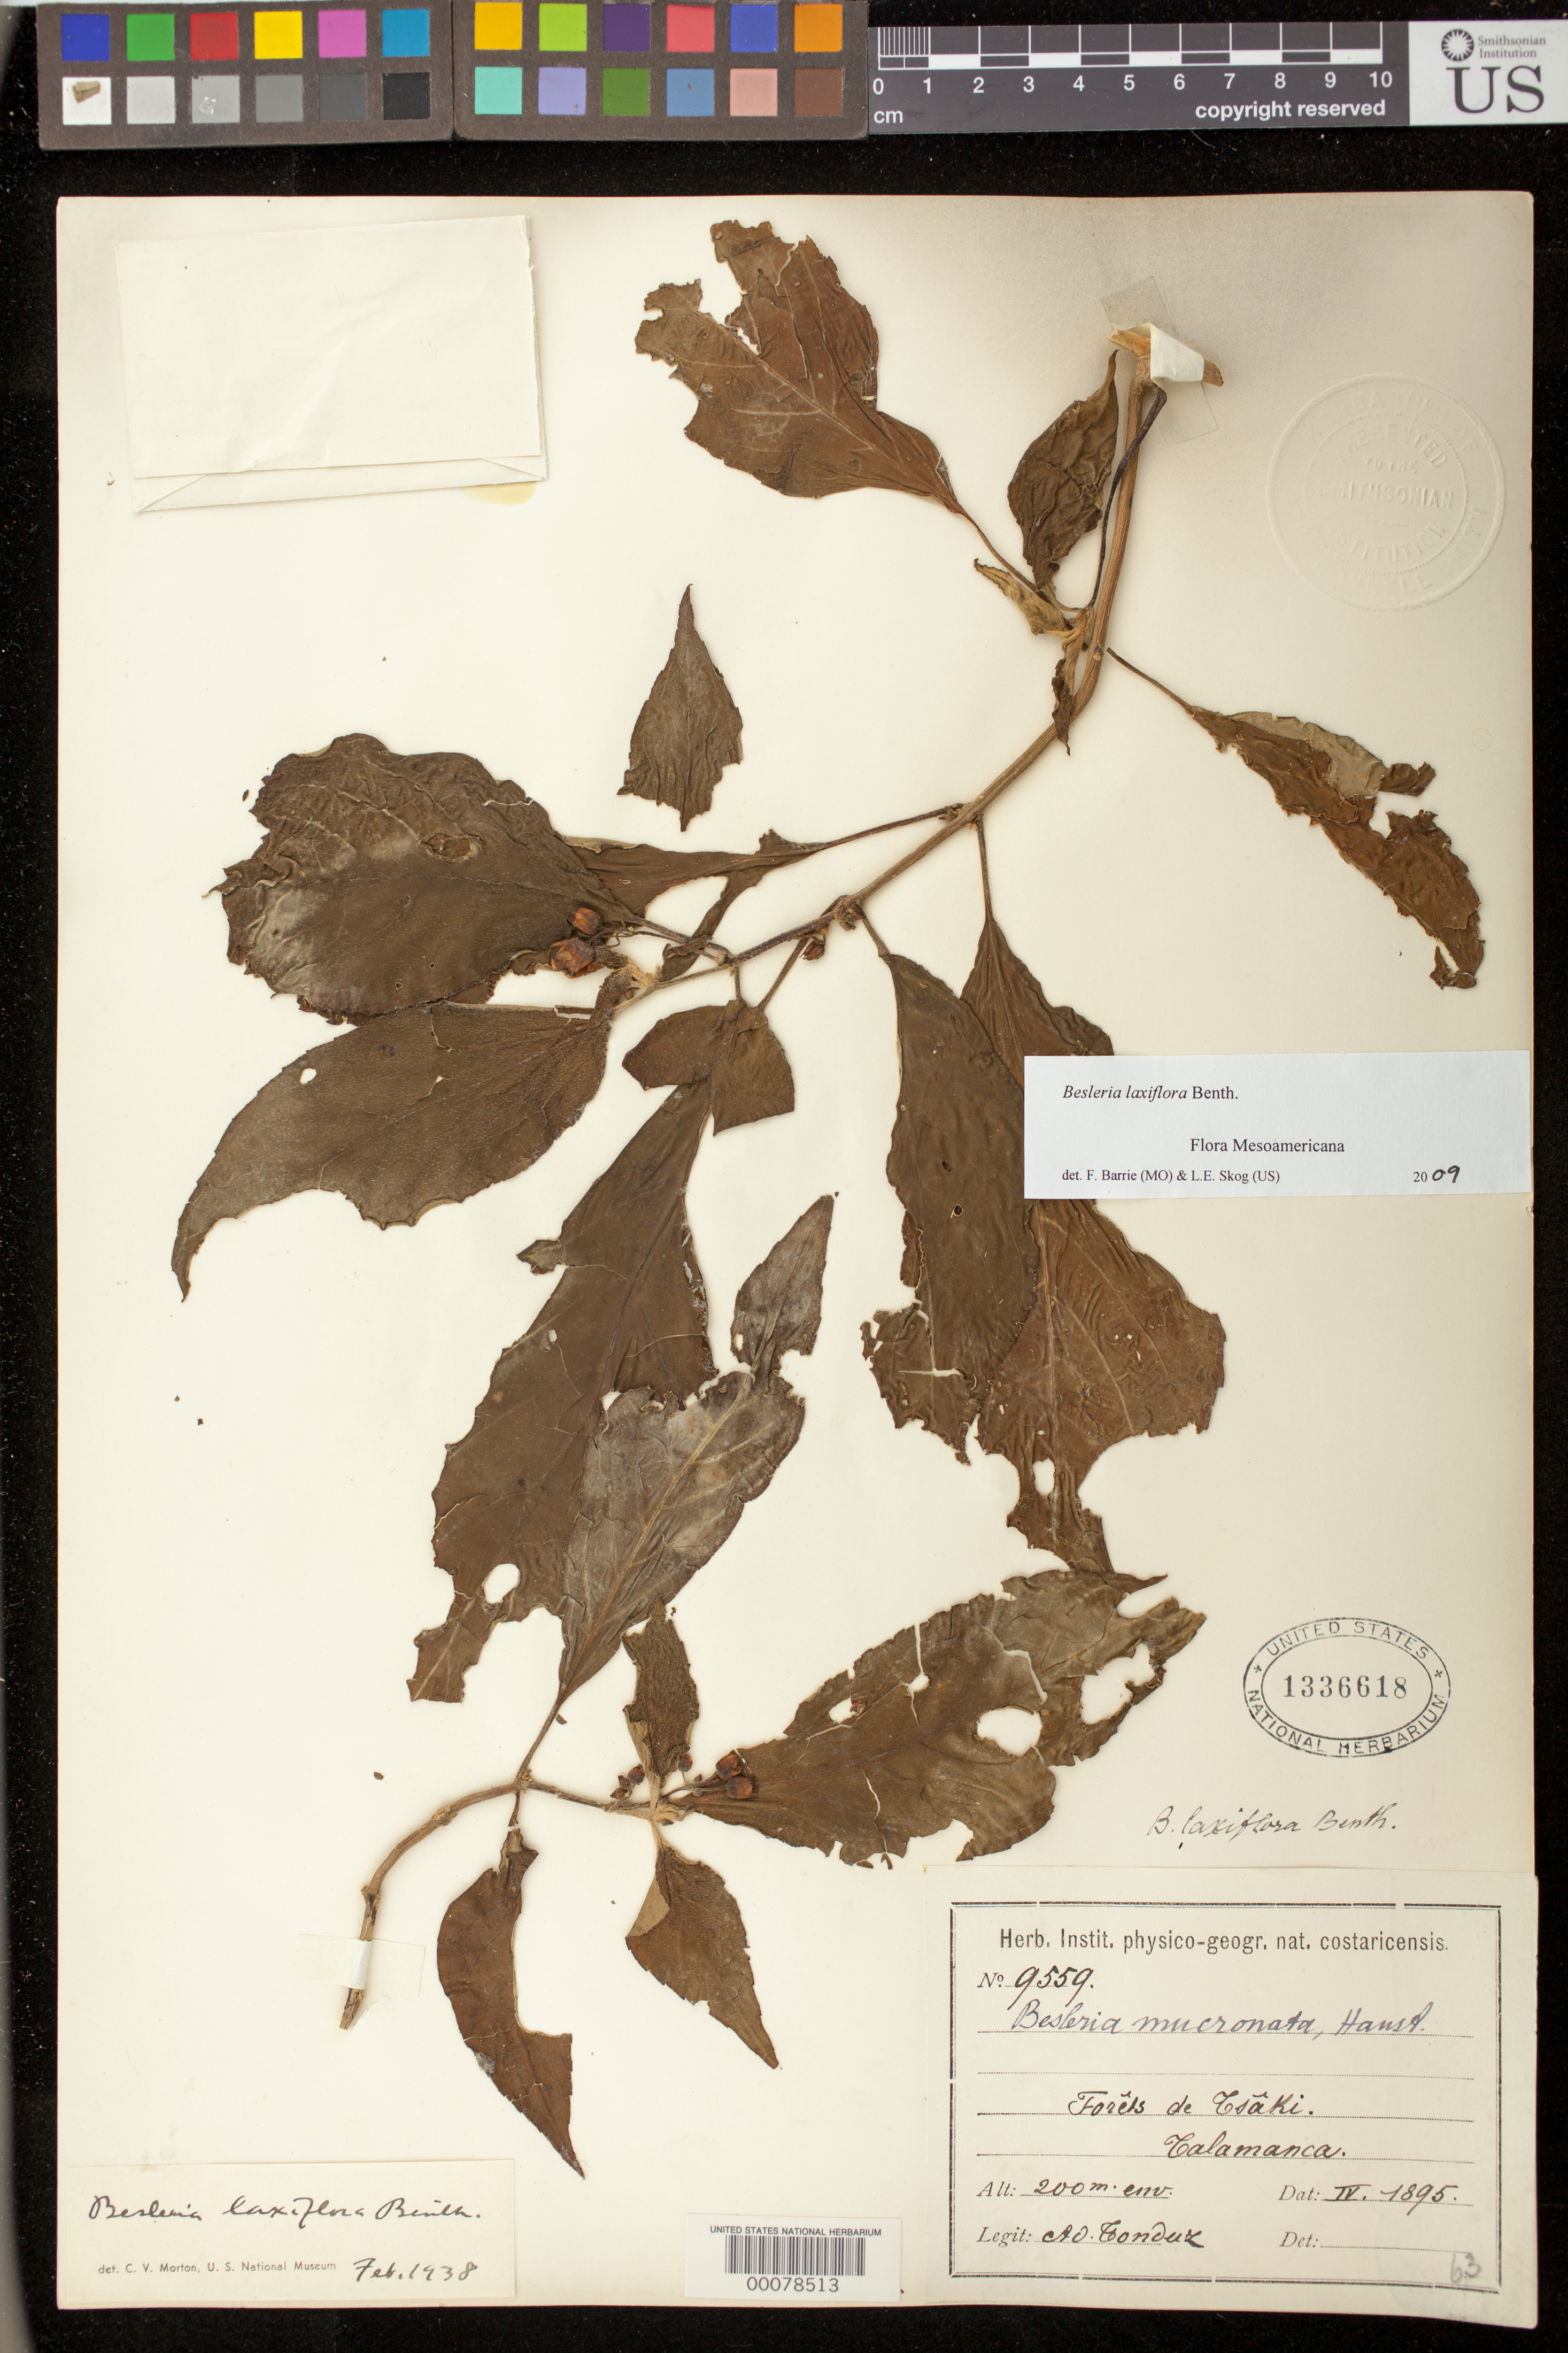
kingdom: Plantae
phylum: Tracheophyta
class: Magnoliopsida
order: Lamiales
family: Gesneriaceae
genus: Besleria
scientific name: Besleria laxiflora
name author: Benth.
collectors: A. Tonduz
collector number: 9559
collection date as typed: Apr 1895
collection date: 1895-04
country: Costa Rica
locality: Forests of Tsâki, Talamanca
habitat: Forests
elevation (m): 200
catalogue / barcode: US 1336618